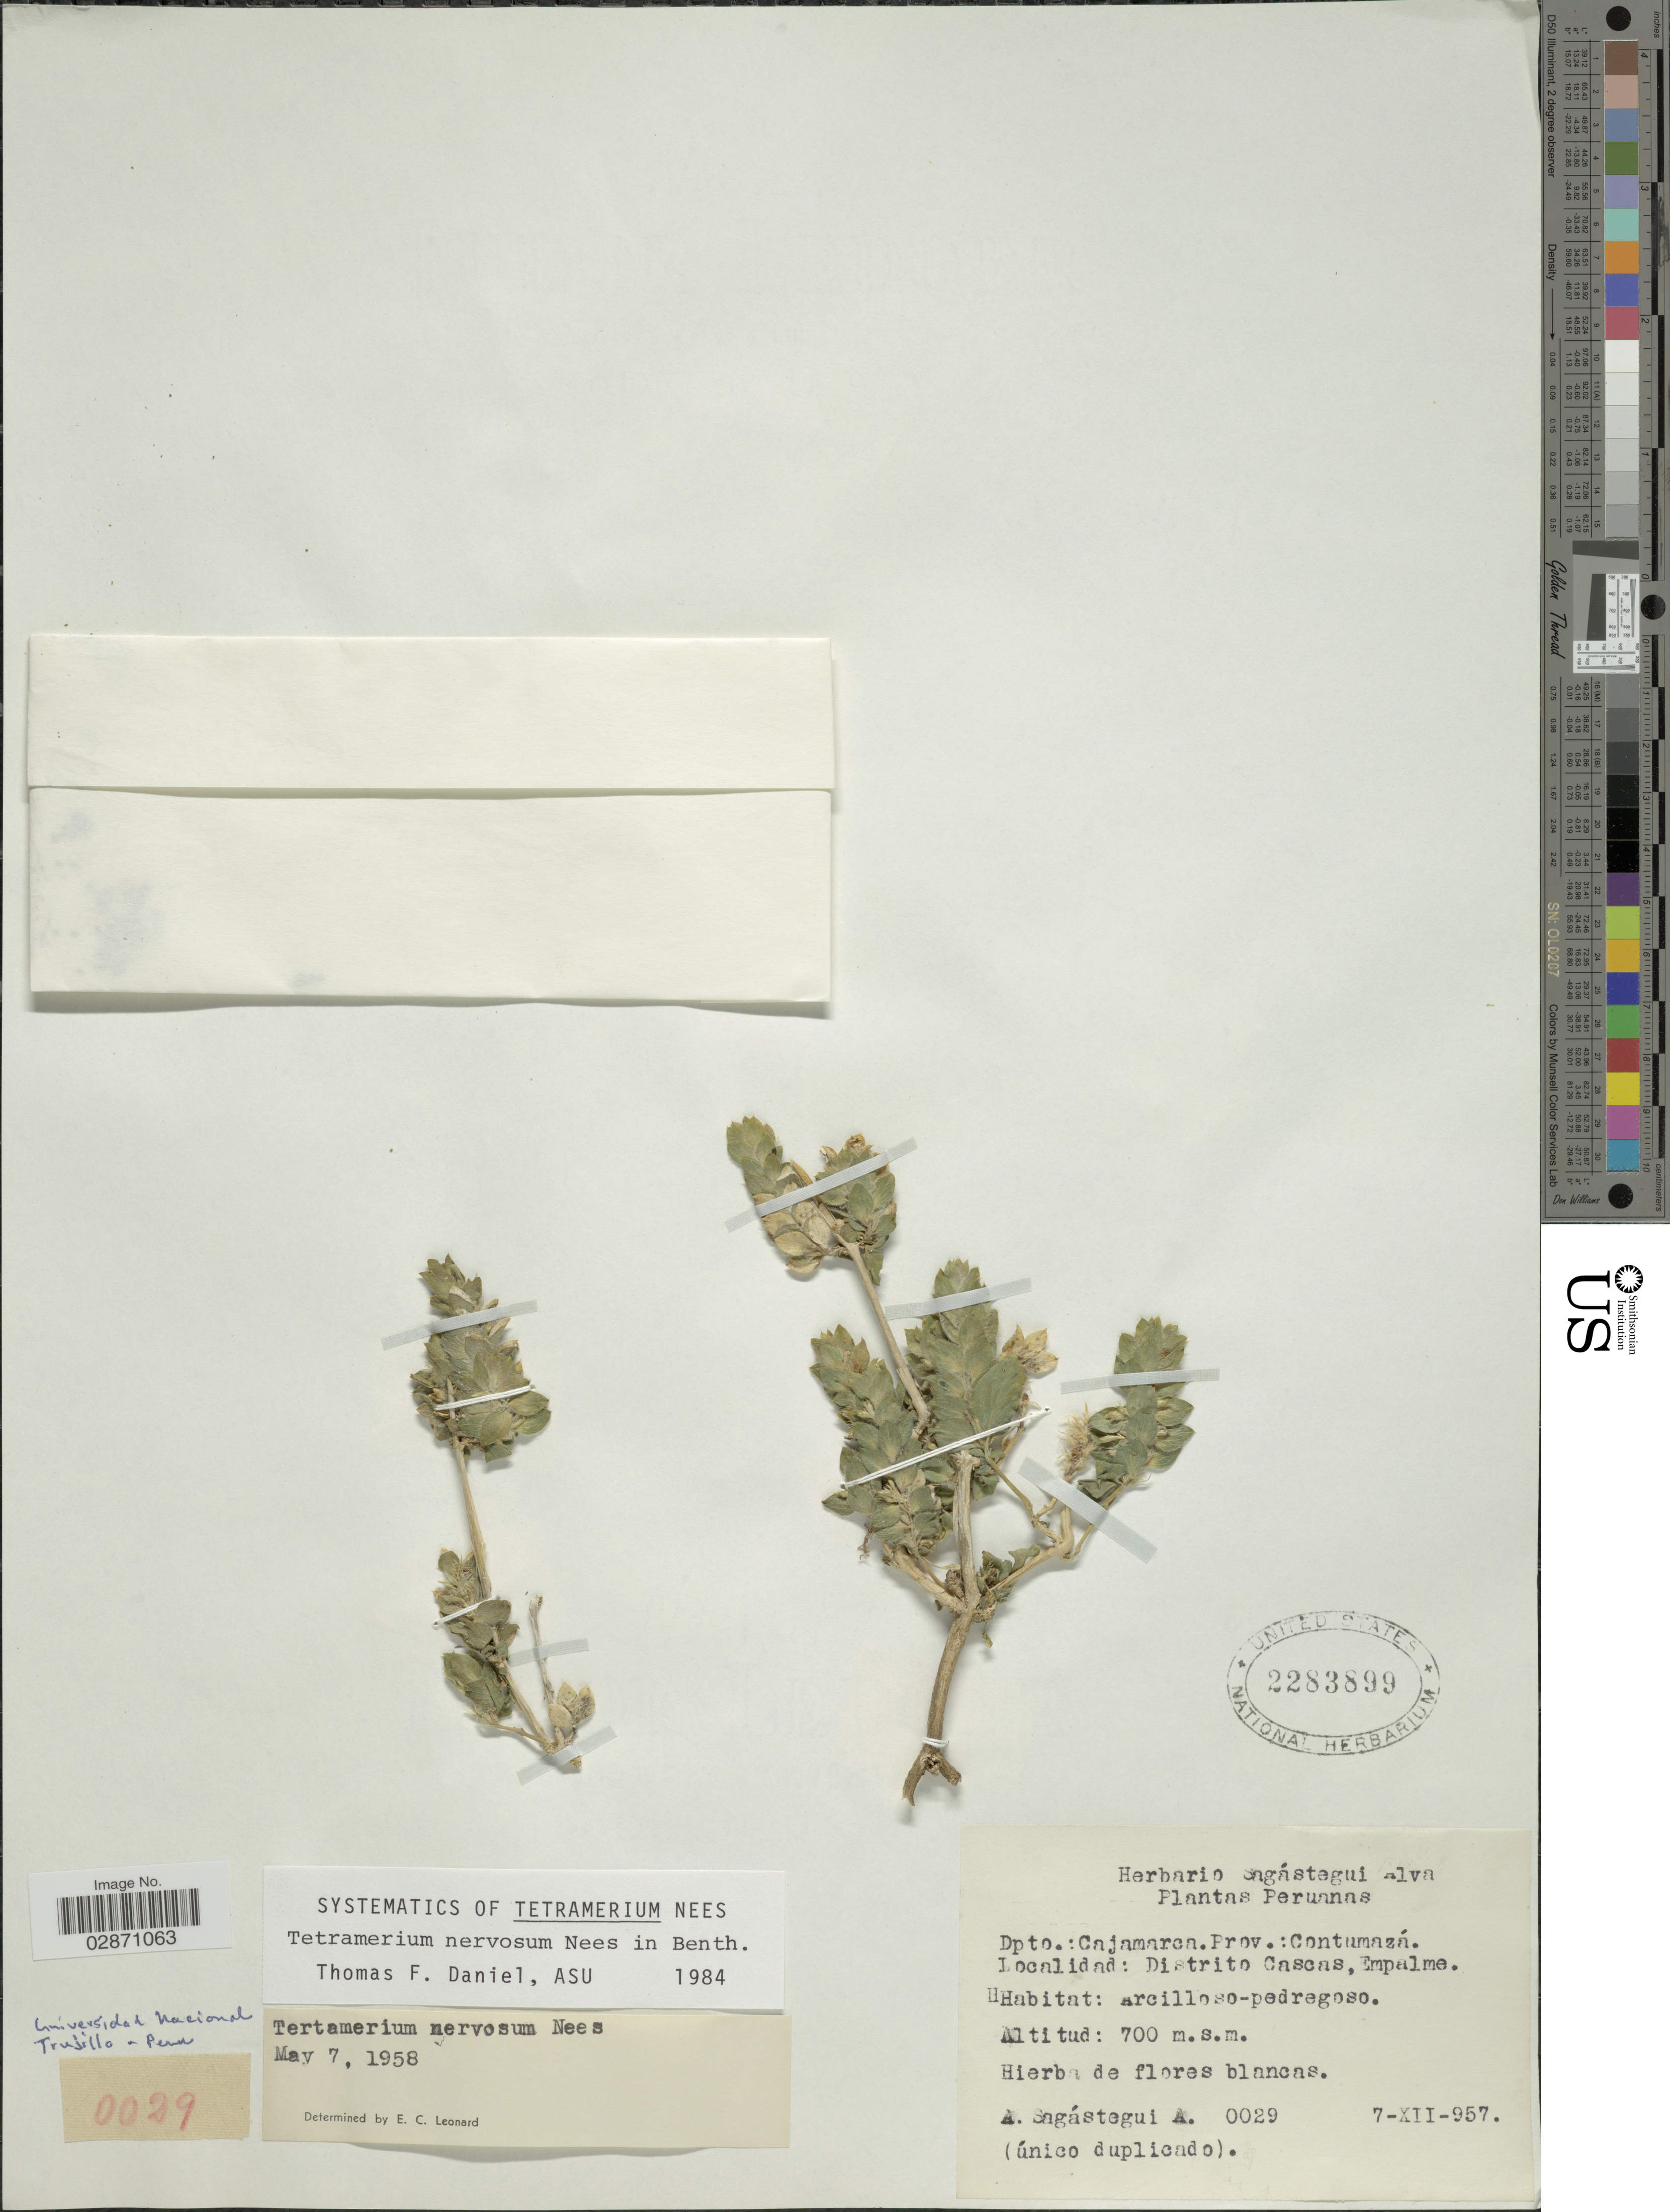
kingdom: Plantae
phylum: Tracheophyta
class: Magnoliopsida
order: Lamiales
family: Acanthaceae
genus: Tetramerium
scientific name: Tetramerium nervosum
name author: Nees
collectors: A. Sagástegui A.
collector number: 0029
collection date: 1957-12-07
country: Peru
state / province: Cajamarca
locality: Dpto. Cajamarca. Prov.: Contumazá, Distrito Cascas, Empalme.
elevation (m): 700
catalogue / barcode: US 2283899